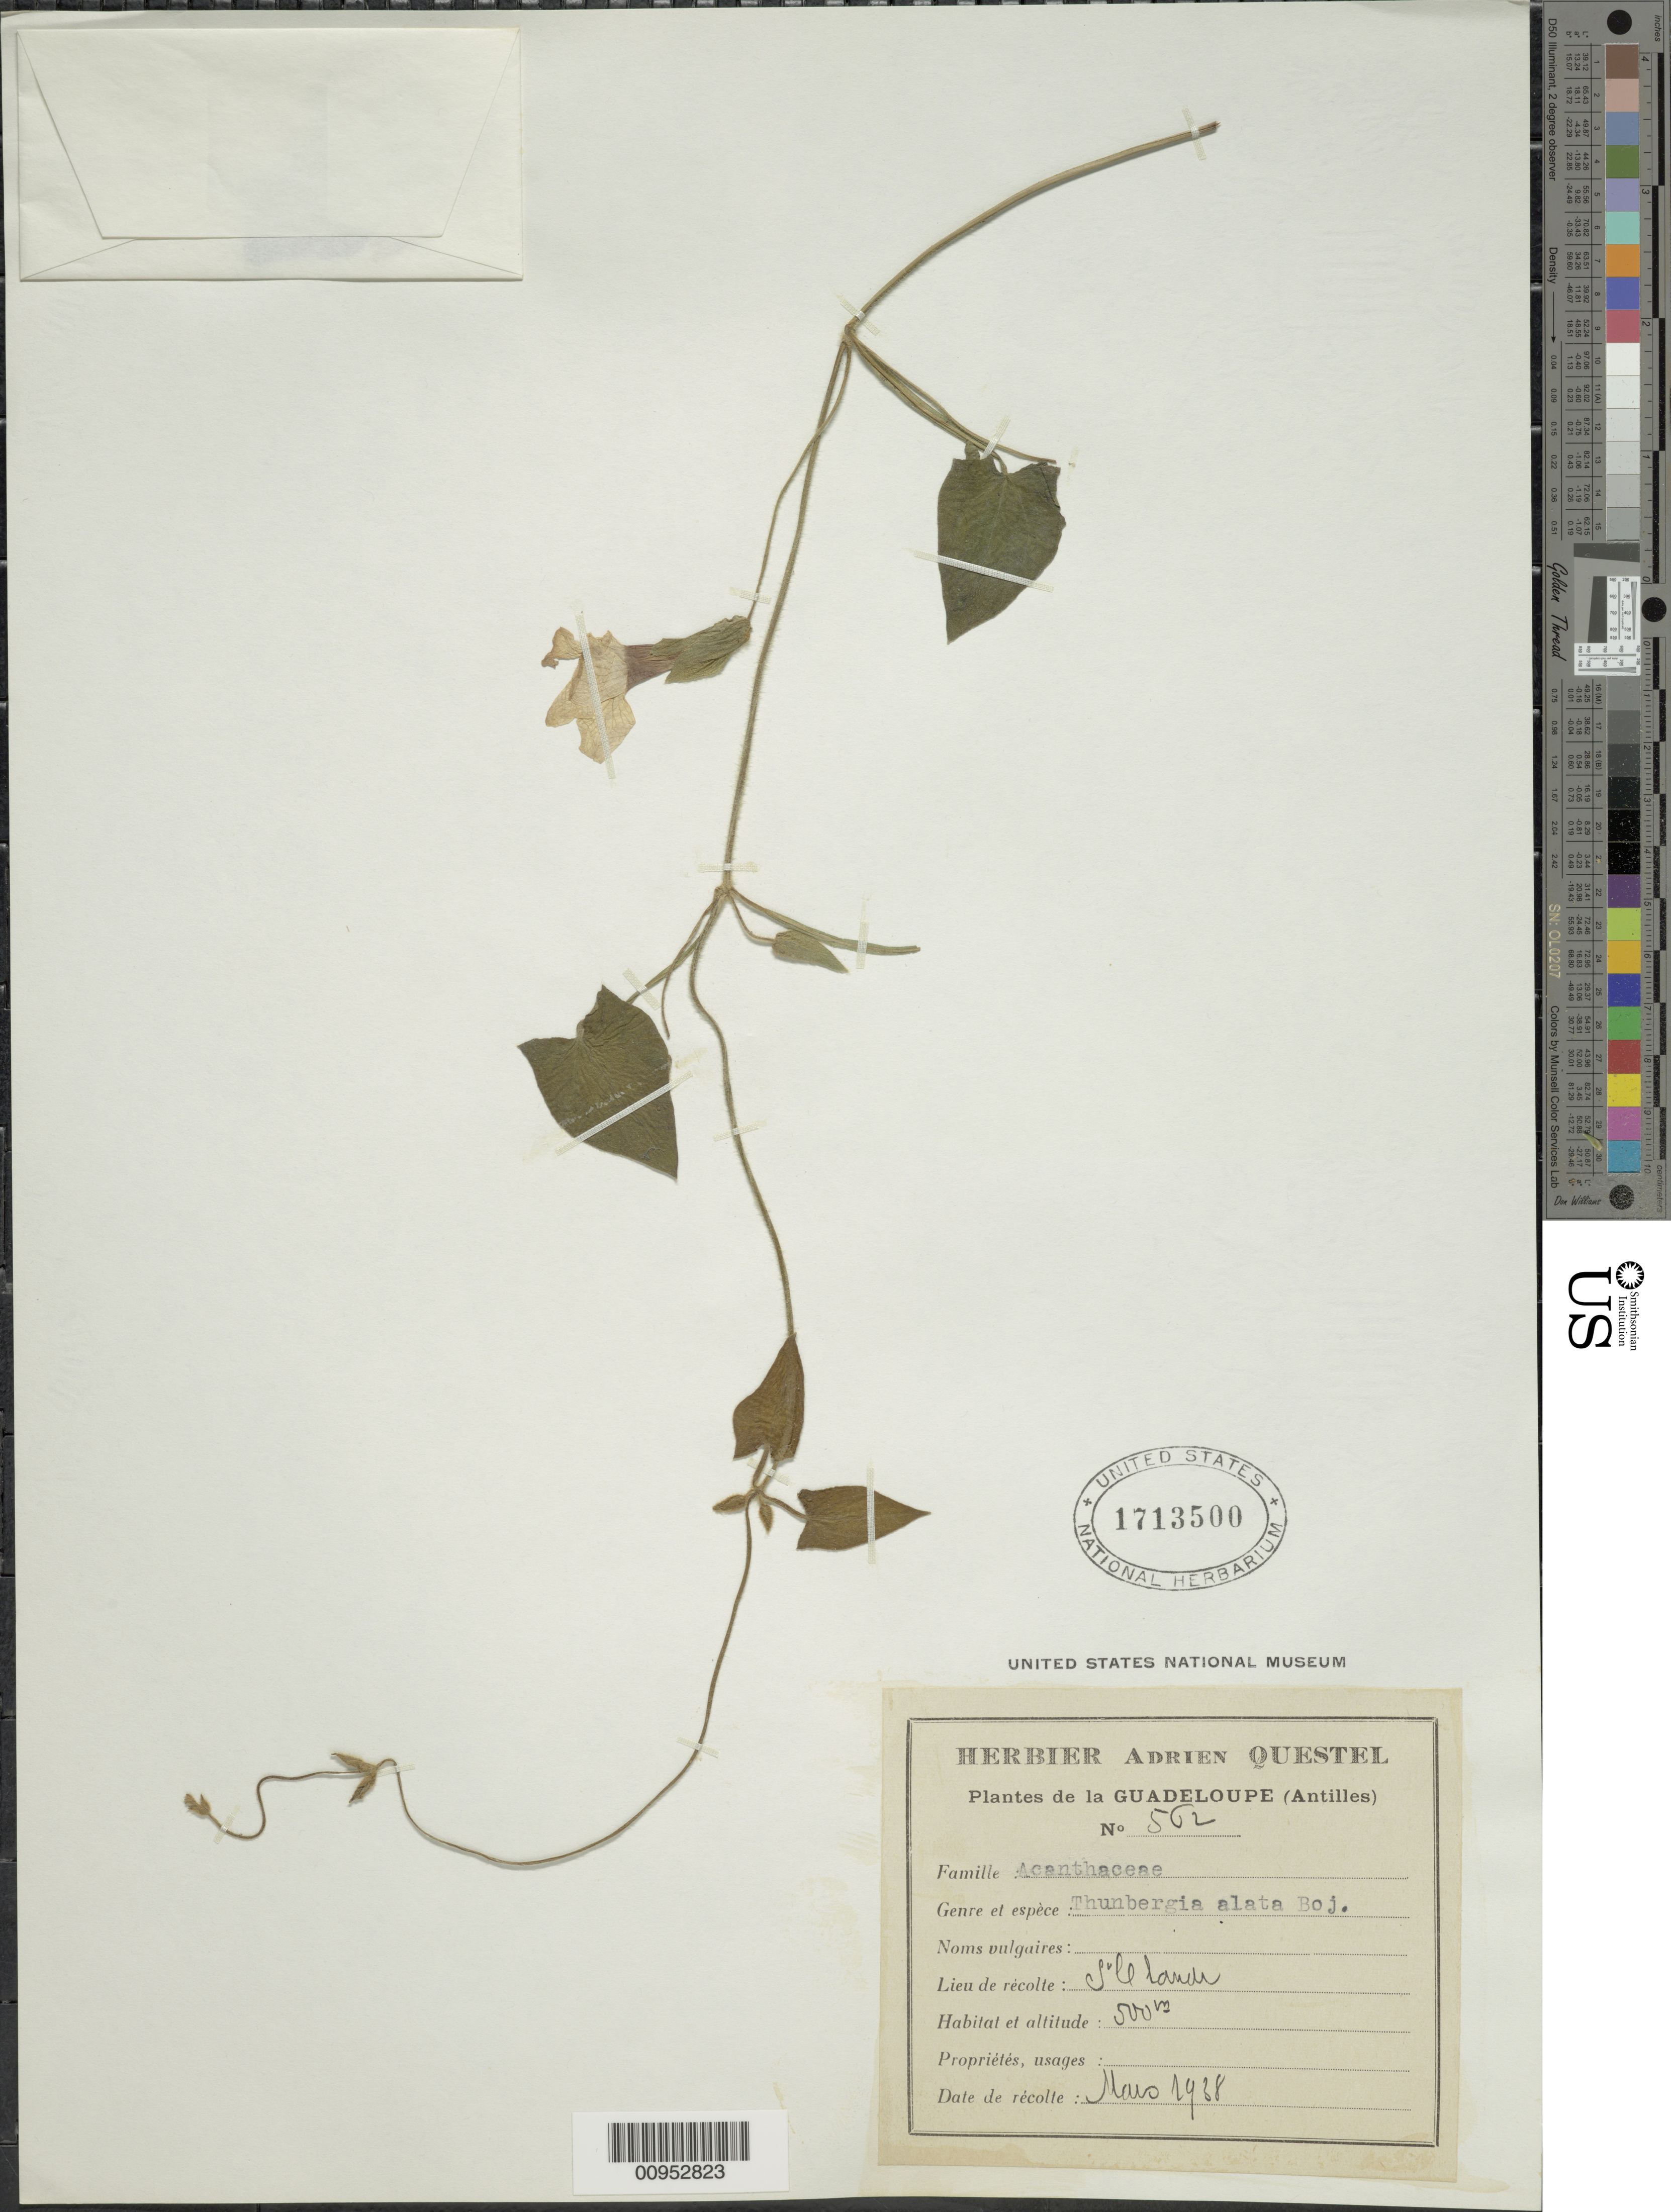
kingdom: Plantae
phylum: Tracheophyta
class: Magnoliopsida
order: Lamiales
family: Acanthaceae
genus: Thunbergia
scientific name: Thunbergia alata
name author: Bojer ex Sims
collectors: A. Questel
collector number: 562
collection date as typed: Mar 1938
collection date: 1938-03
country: Guadeloupe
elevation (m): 500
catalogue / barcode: US 1713500